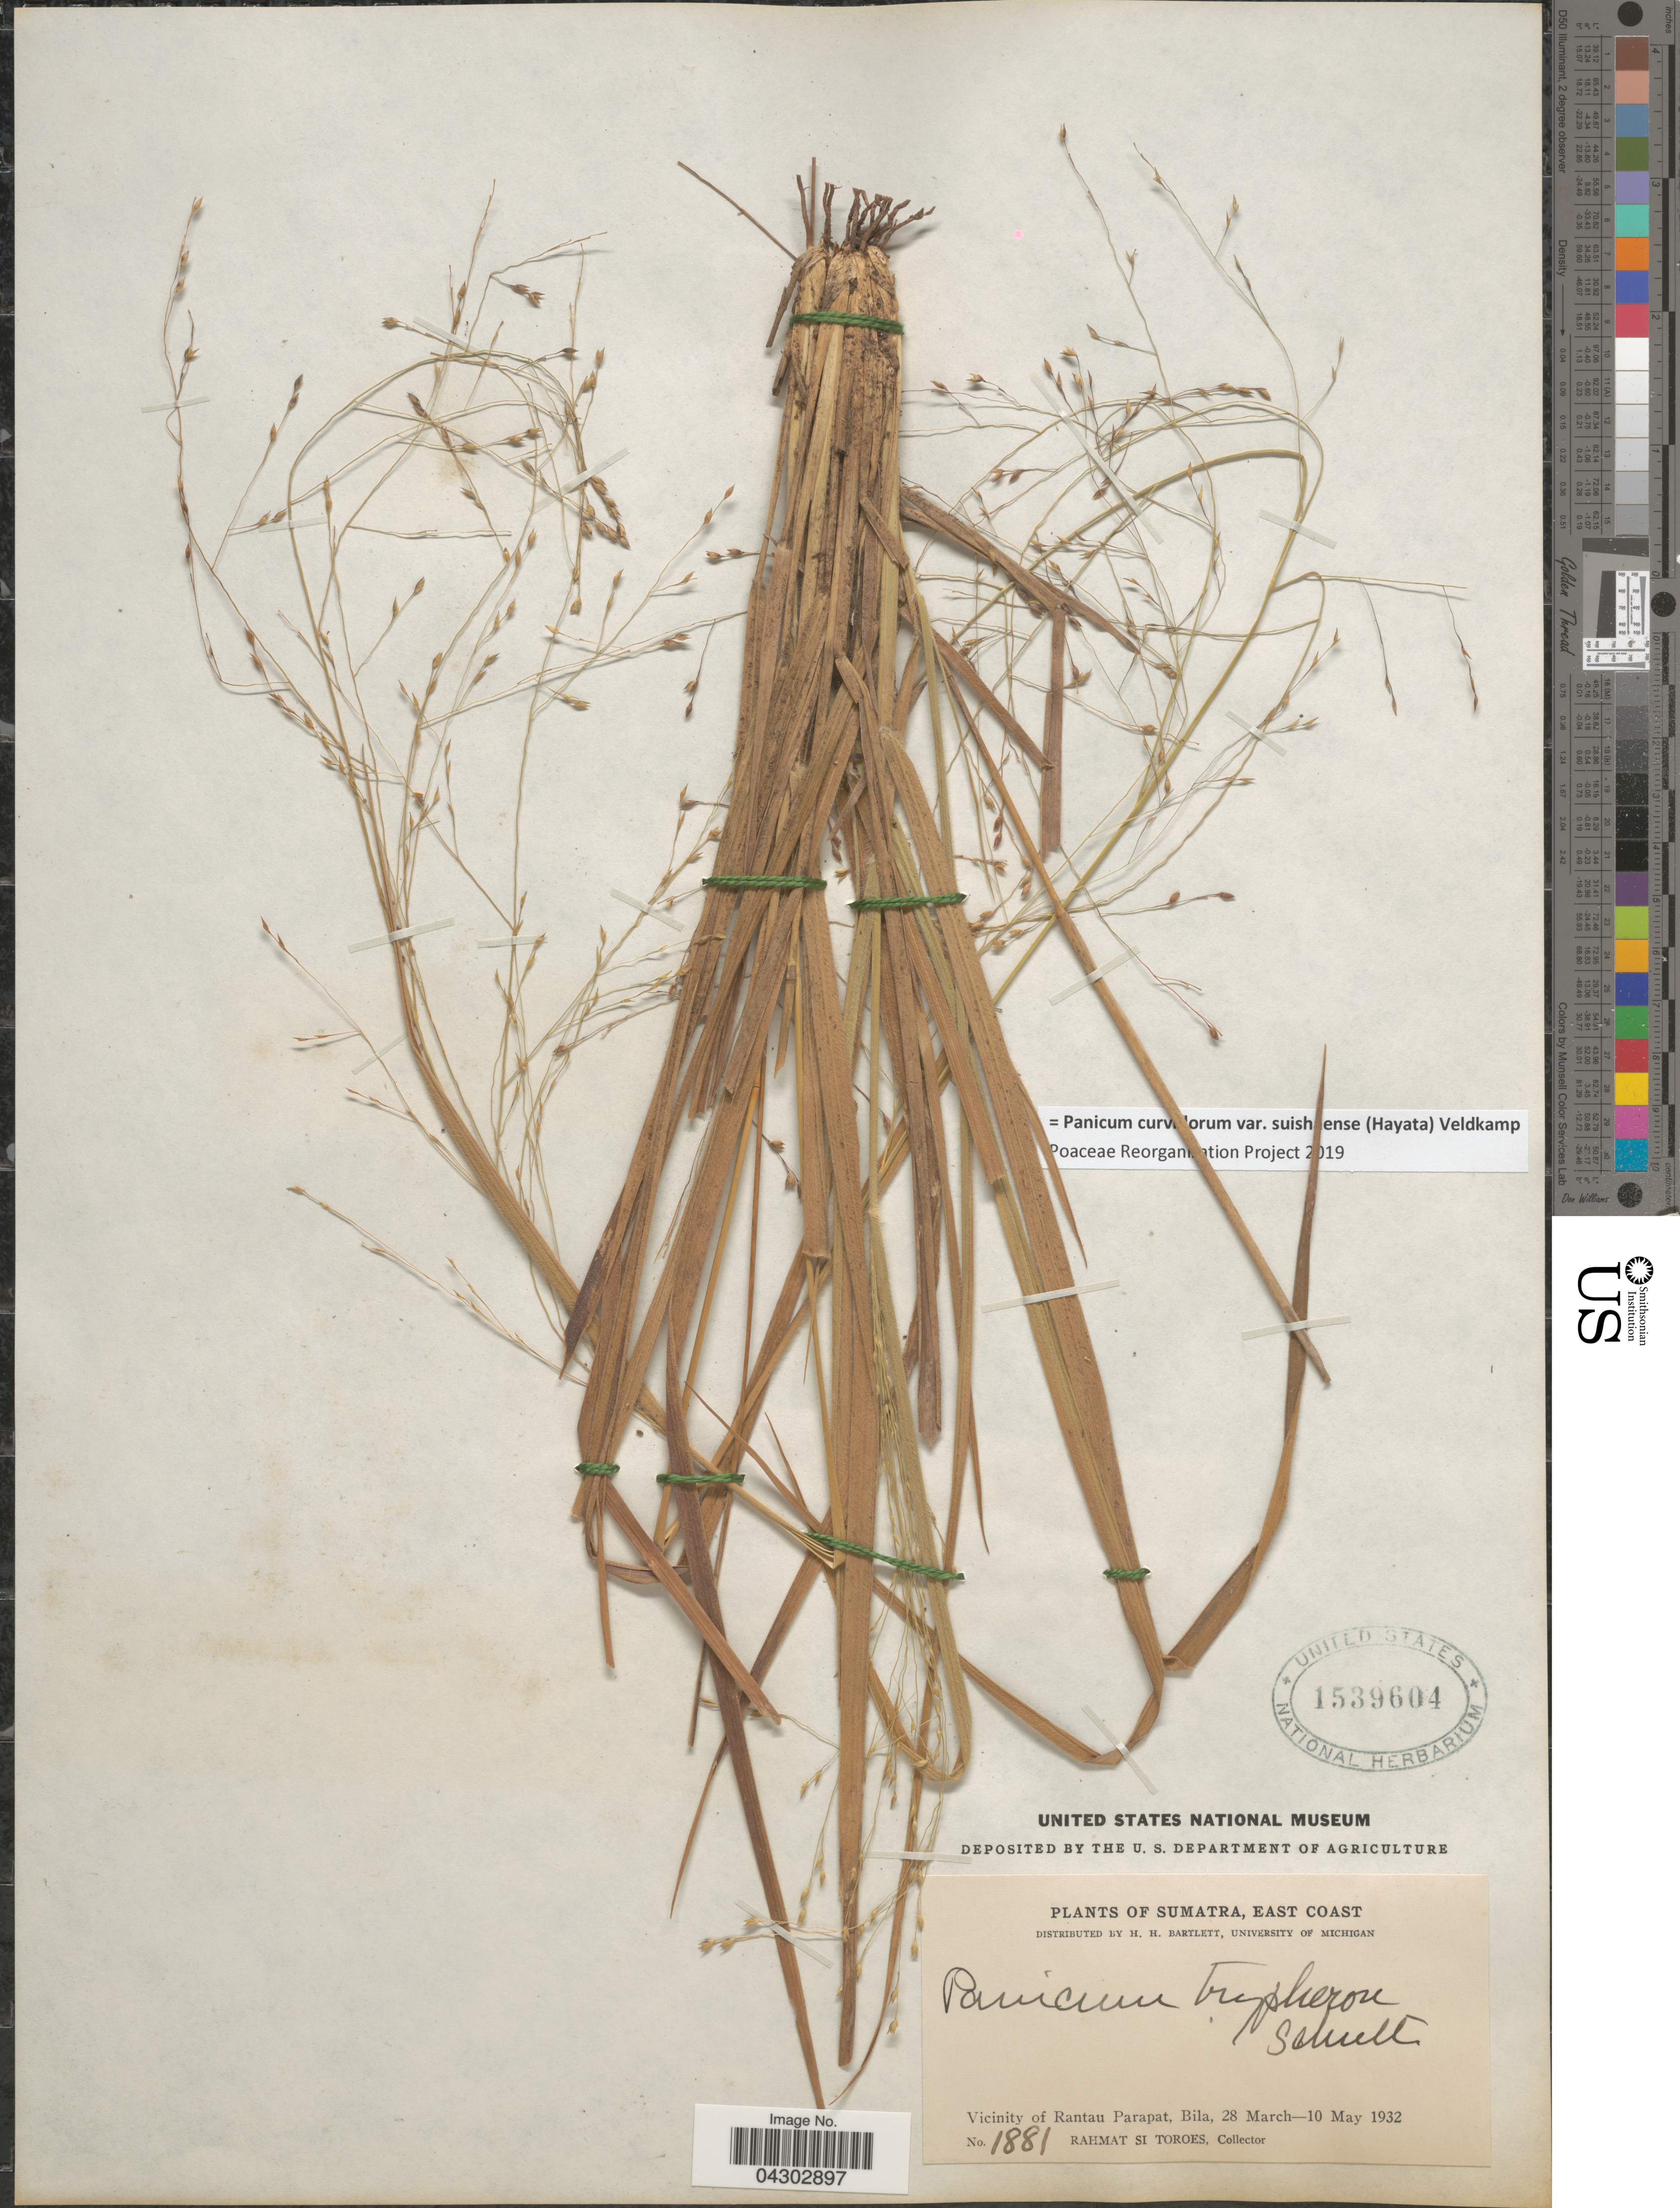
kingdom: Plantae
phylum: Tracheophyta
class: Liliopsida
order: Poales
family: Poaceae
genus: Panicum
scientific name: Panicum curviflorum var. suishaense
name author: (Hayata) Veldkamp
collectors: Rahmat Si Boeea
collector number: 1881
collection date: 1932-03-28/1932-05-10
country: Indonesia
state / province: Sumatra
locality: East Coast. Vicinity of Rantau Parapat, Bila.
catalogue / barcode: US 1539604